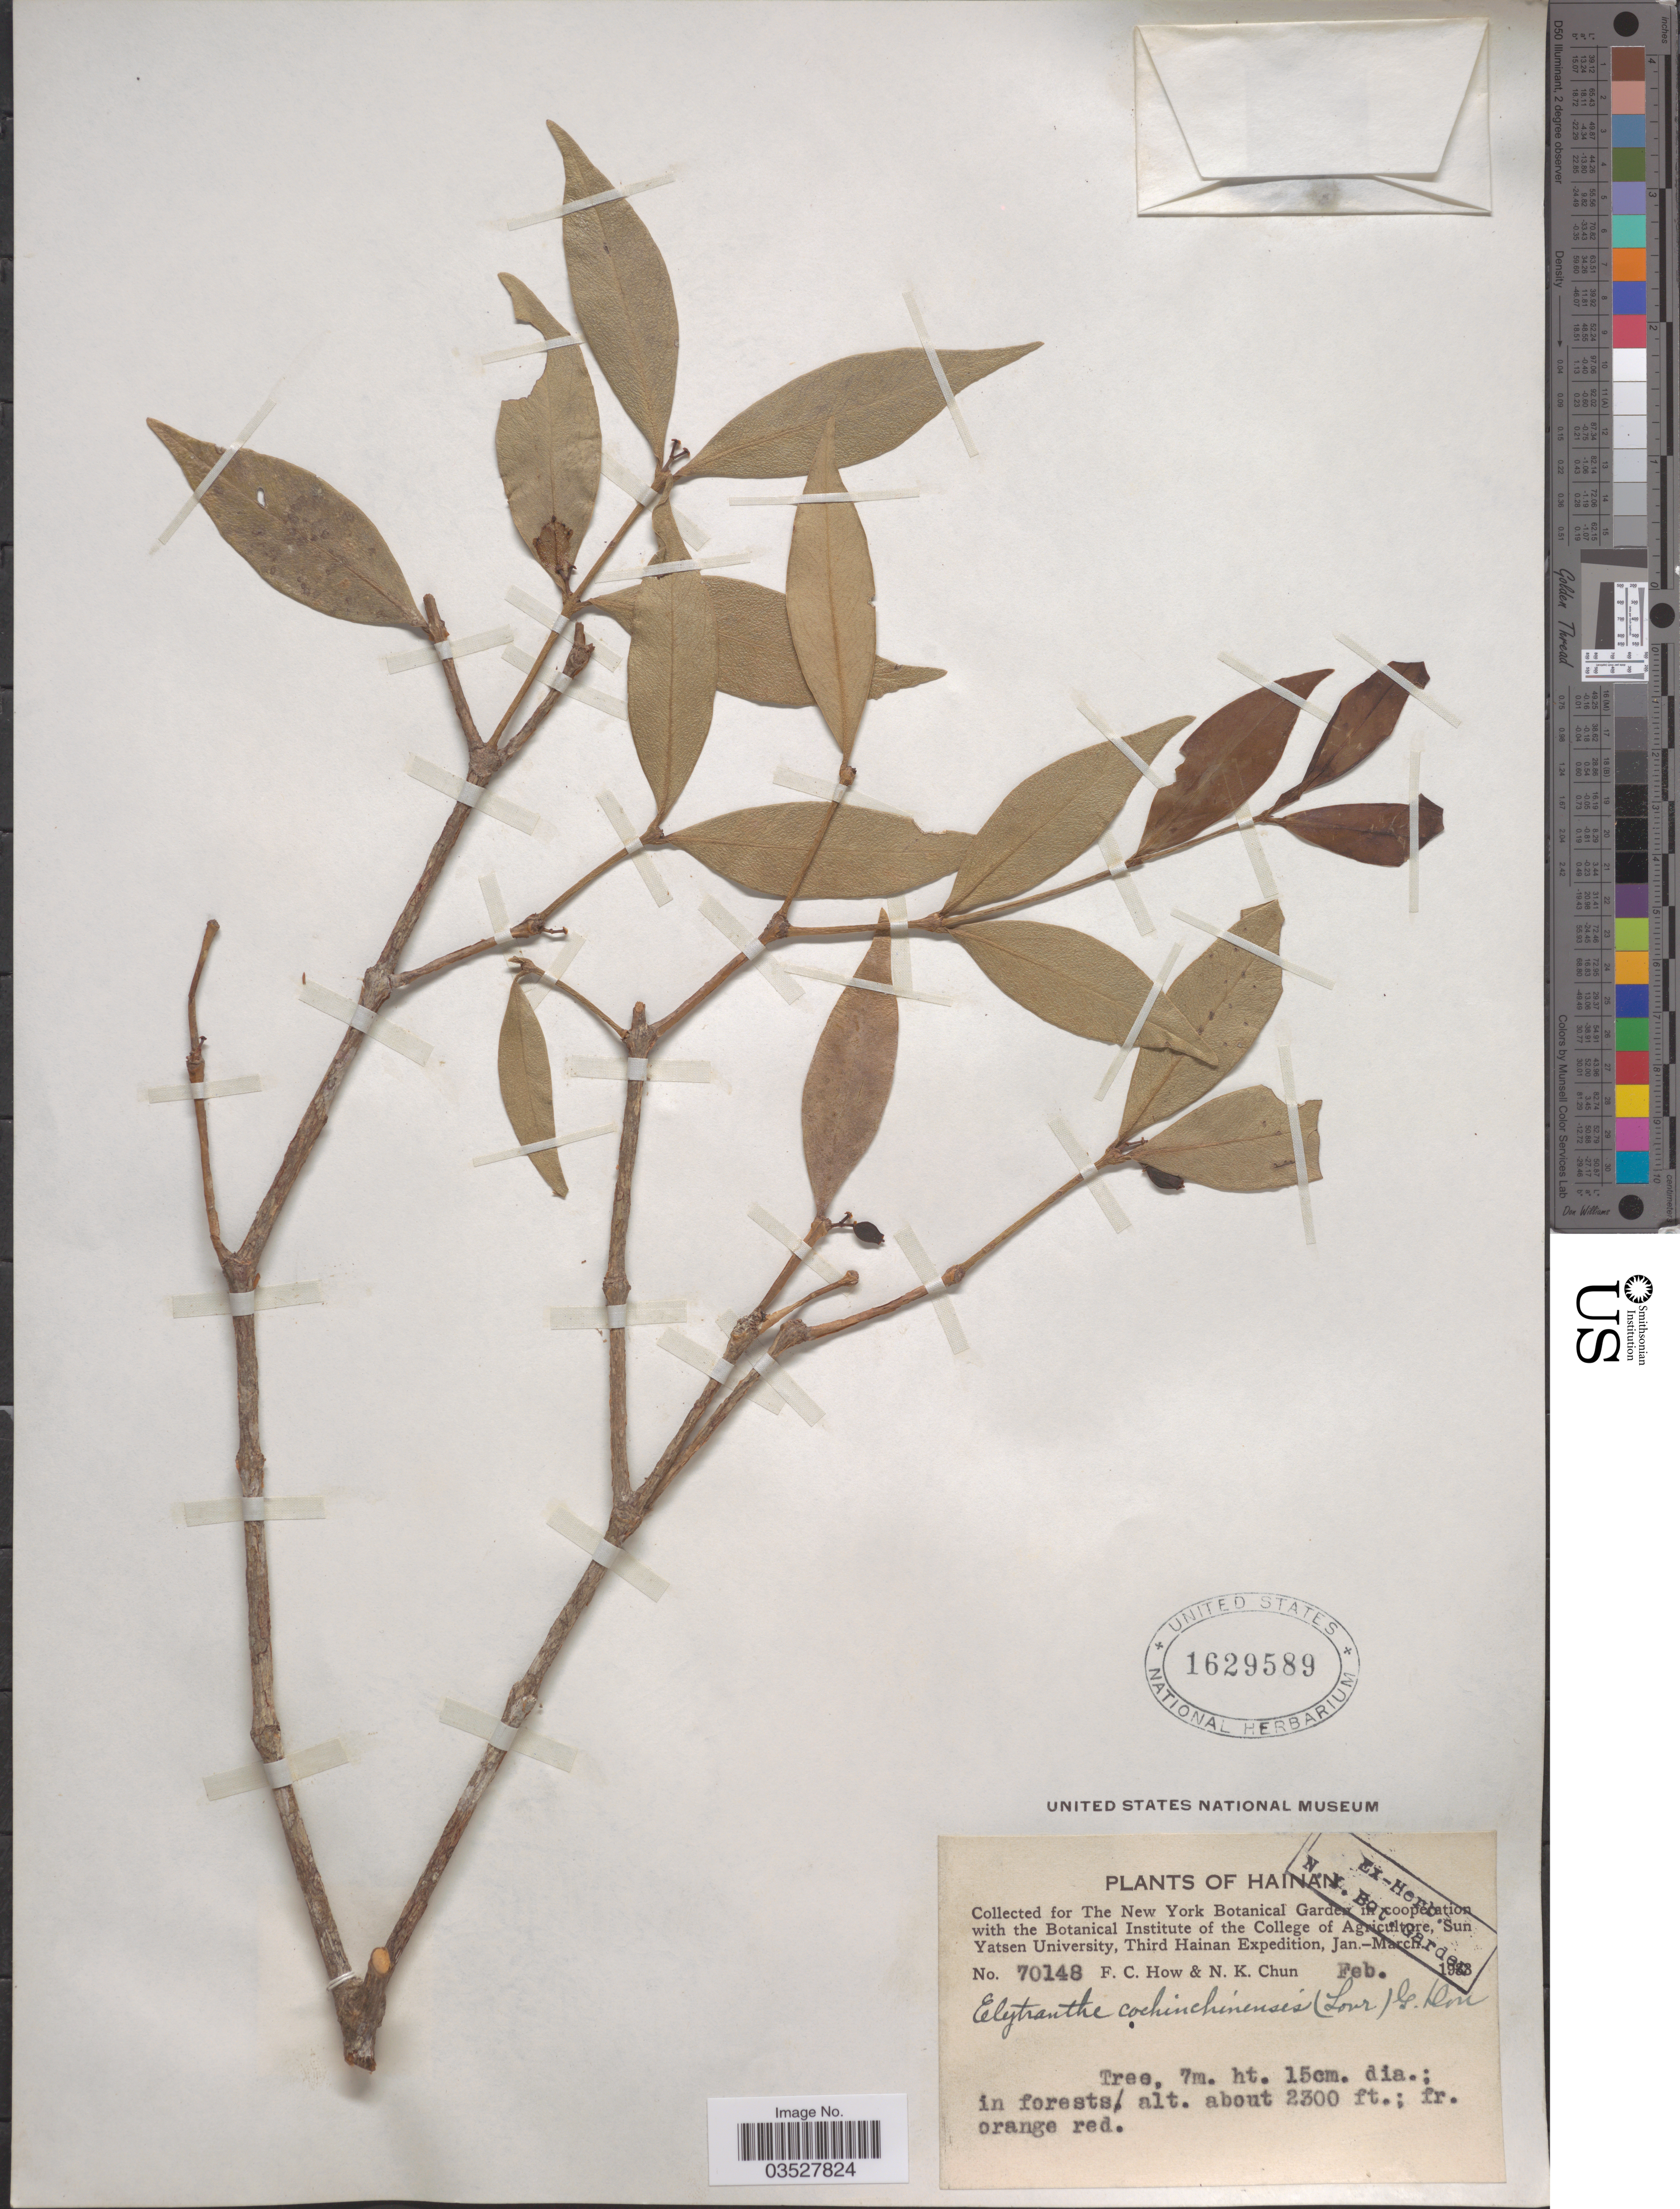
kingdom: Plantae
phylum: Tracheophyta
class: Magnoliopsida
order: Santalales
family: Loranthaceae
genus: Elytranthe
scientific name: Elytranthe cochinchinensis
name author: (Lour.) G. Don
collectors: F. C. How & N. K. Chun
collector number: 70148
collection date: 1933-02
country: China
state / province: Hainan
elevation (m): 701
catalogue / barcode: US 1629589